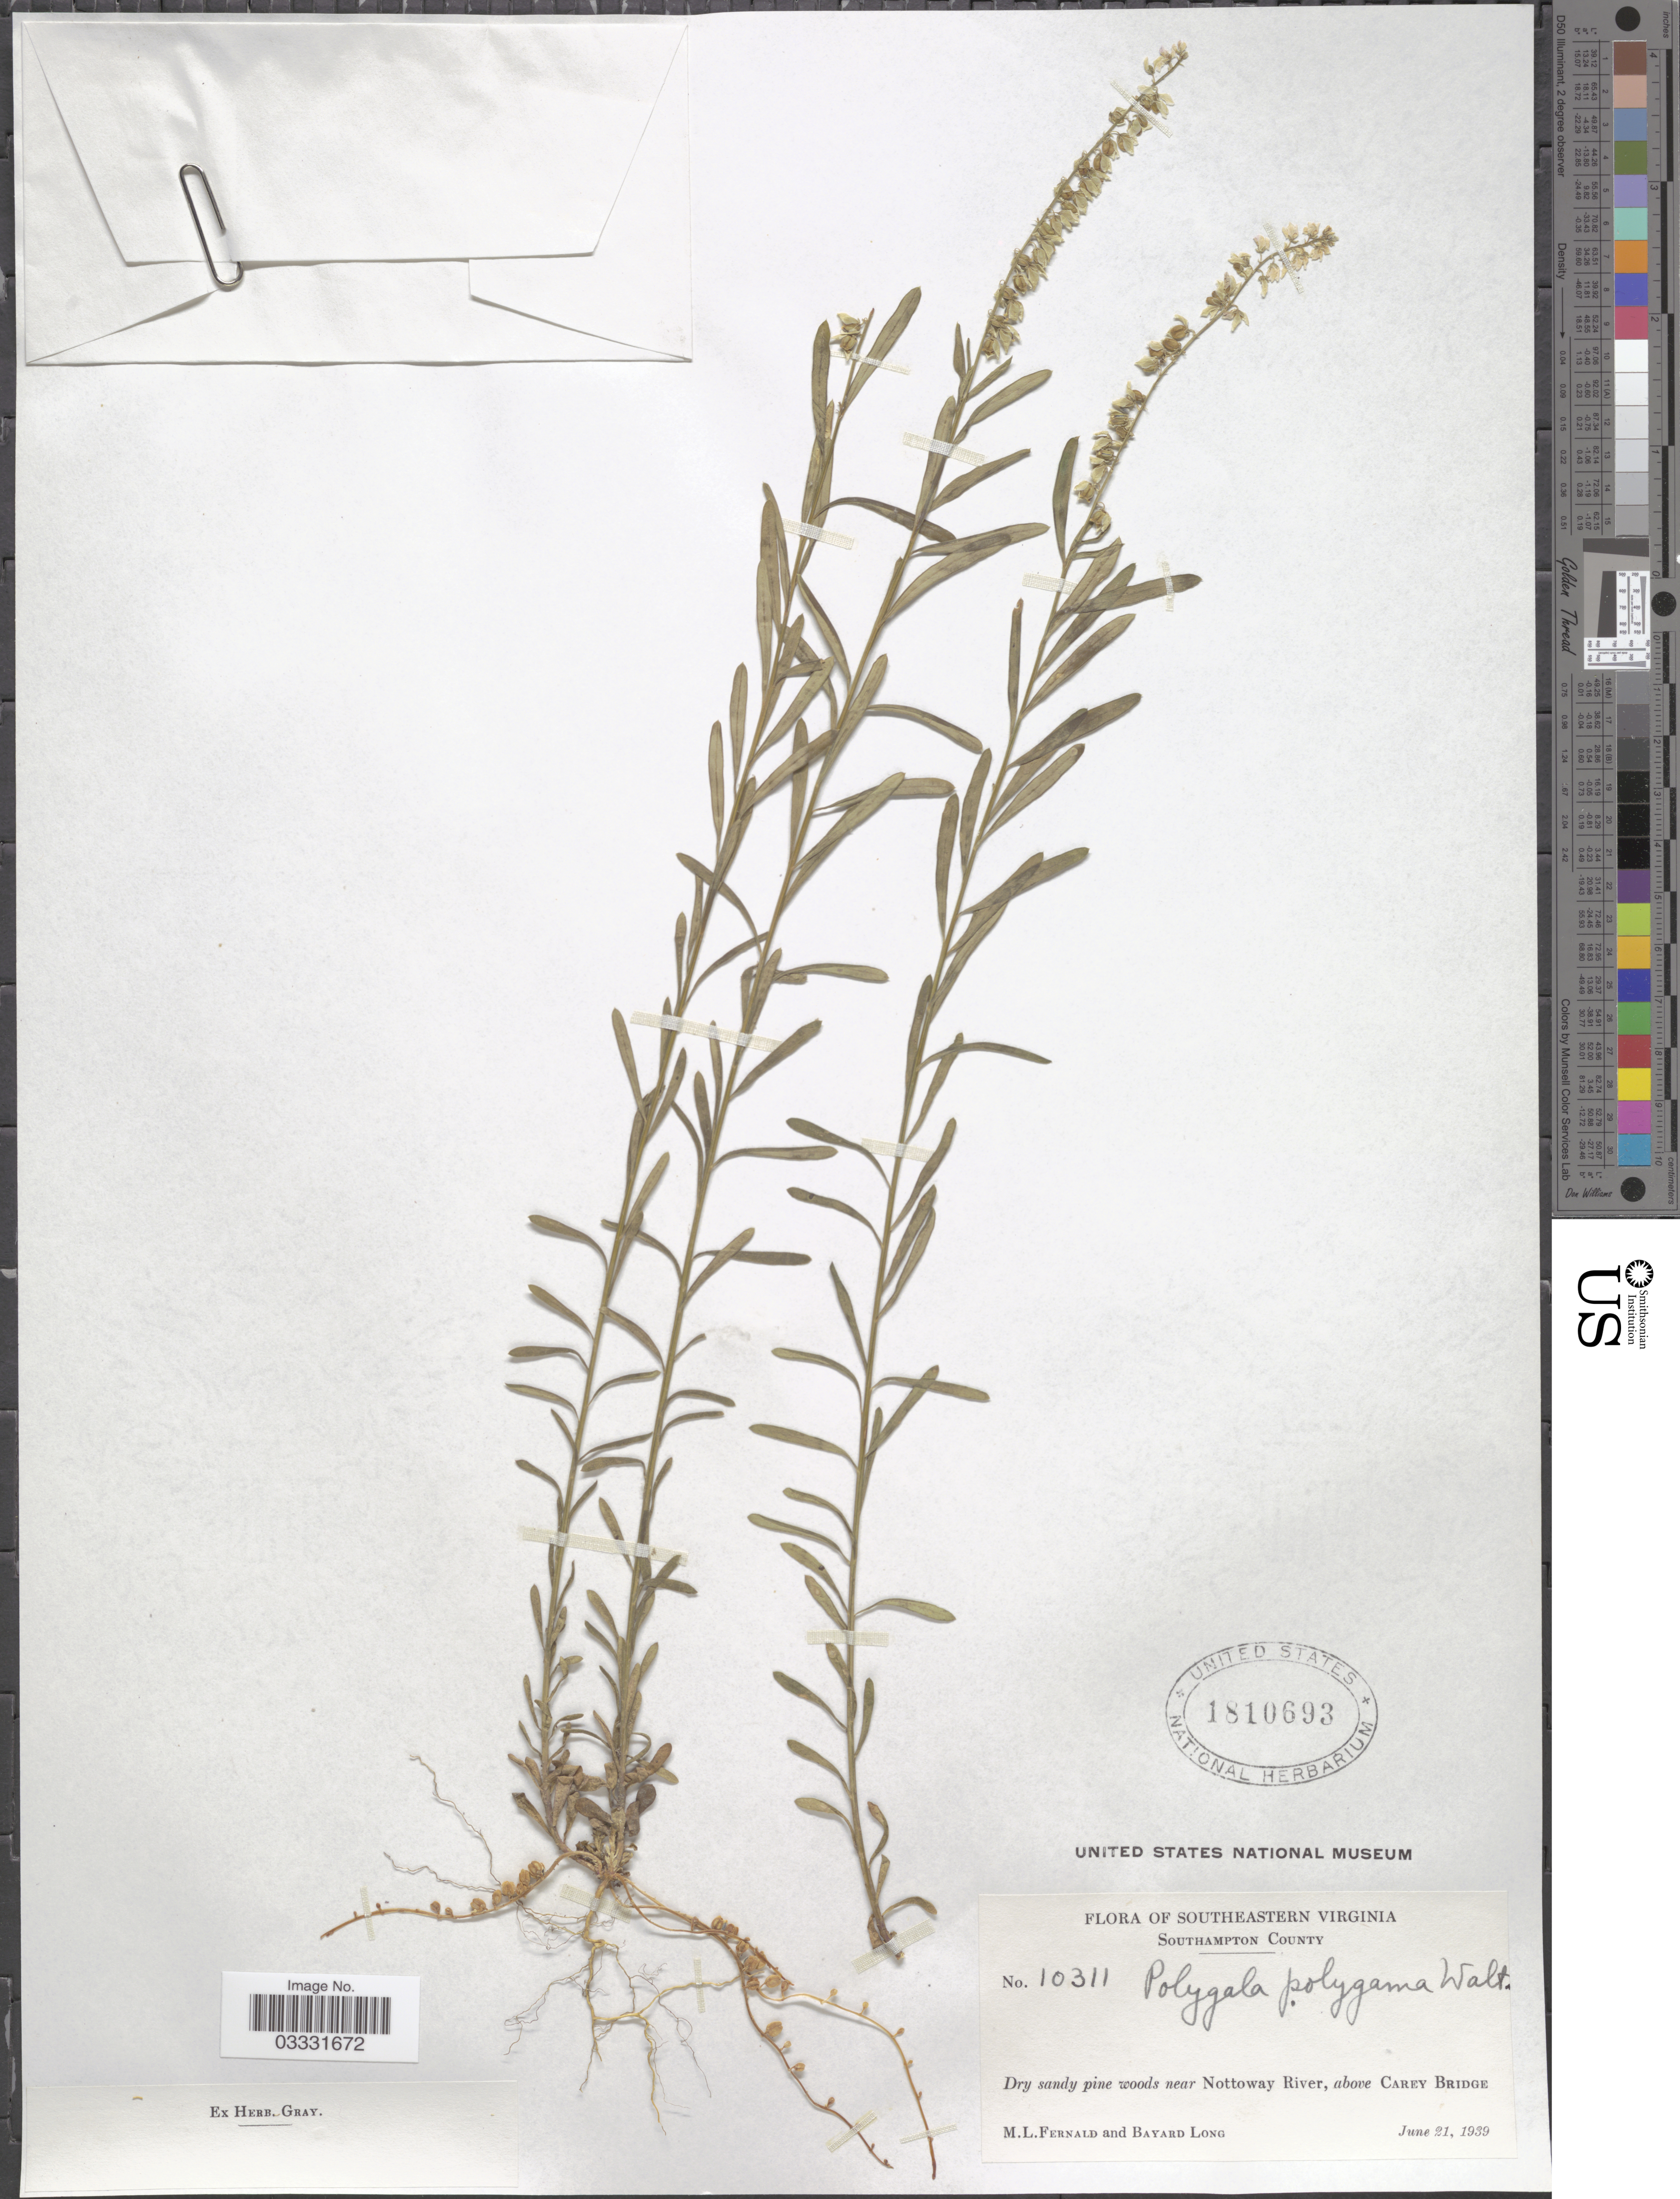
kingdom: Plantae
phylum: Tracheophyta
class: Magnoliopsida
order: Fabales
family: Polygalaceae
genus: Polygala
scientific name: Polygala polygama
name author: Walter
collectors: M. L. Fernald & B. Long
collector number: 10311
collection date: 1939-06-21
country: United States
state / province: Virginia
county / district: Southampton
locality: Southeastern Virginia. Southampton County. Near Nottoway River, above Carey Bridge.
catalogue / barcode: US 1810693